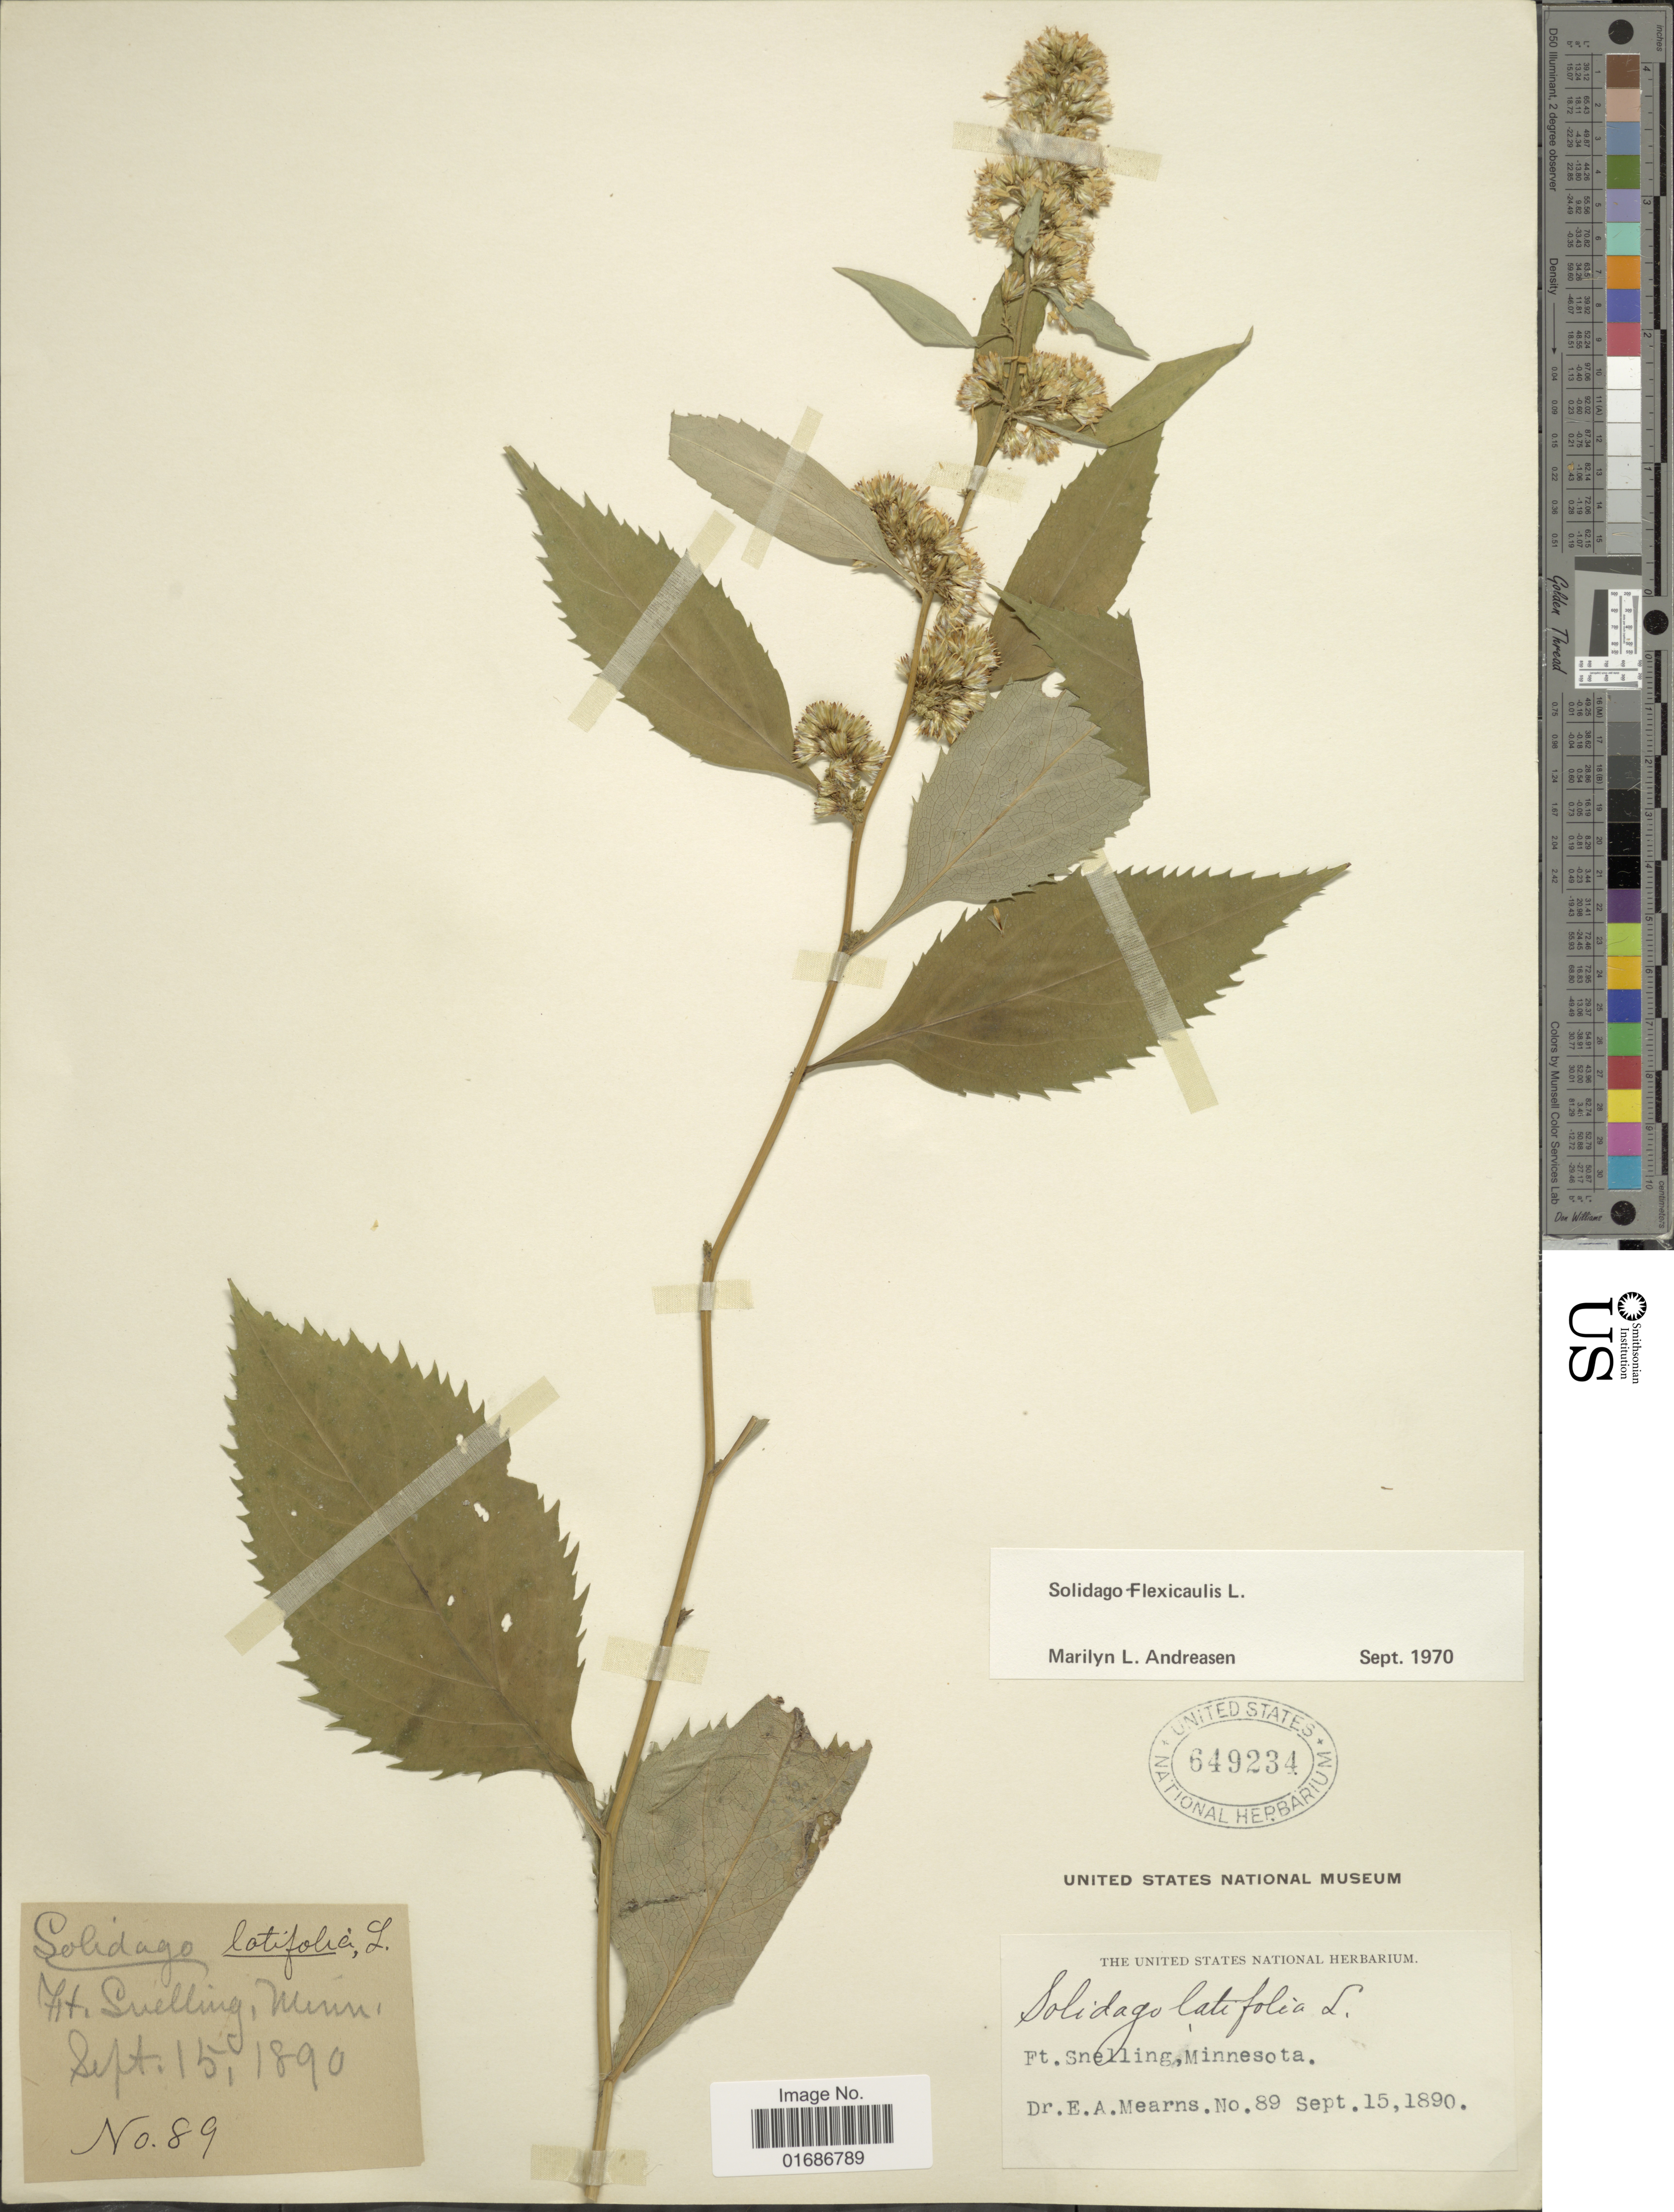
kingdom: Plantae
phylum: Tracheophyta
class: Magnoliopsida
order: Asterales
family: Asteraceae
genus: Solidago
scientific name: Solidago flexicaulis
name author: L.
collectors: E. A. Mearns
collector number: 89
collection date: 1890-09-15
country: United States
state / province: Minnesota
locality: Ft. Snelling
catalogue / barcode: US 649234